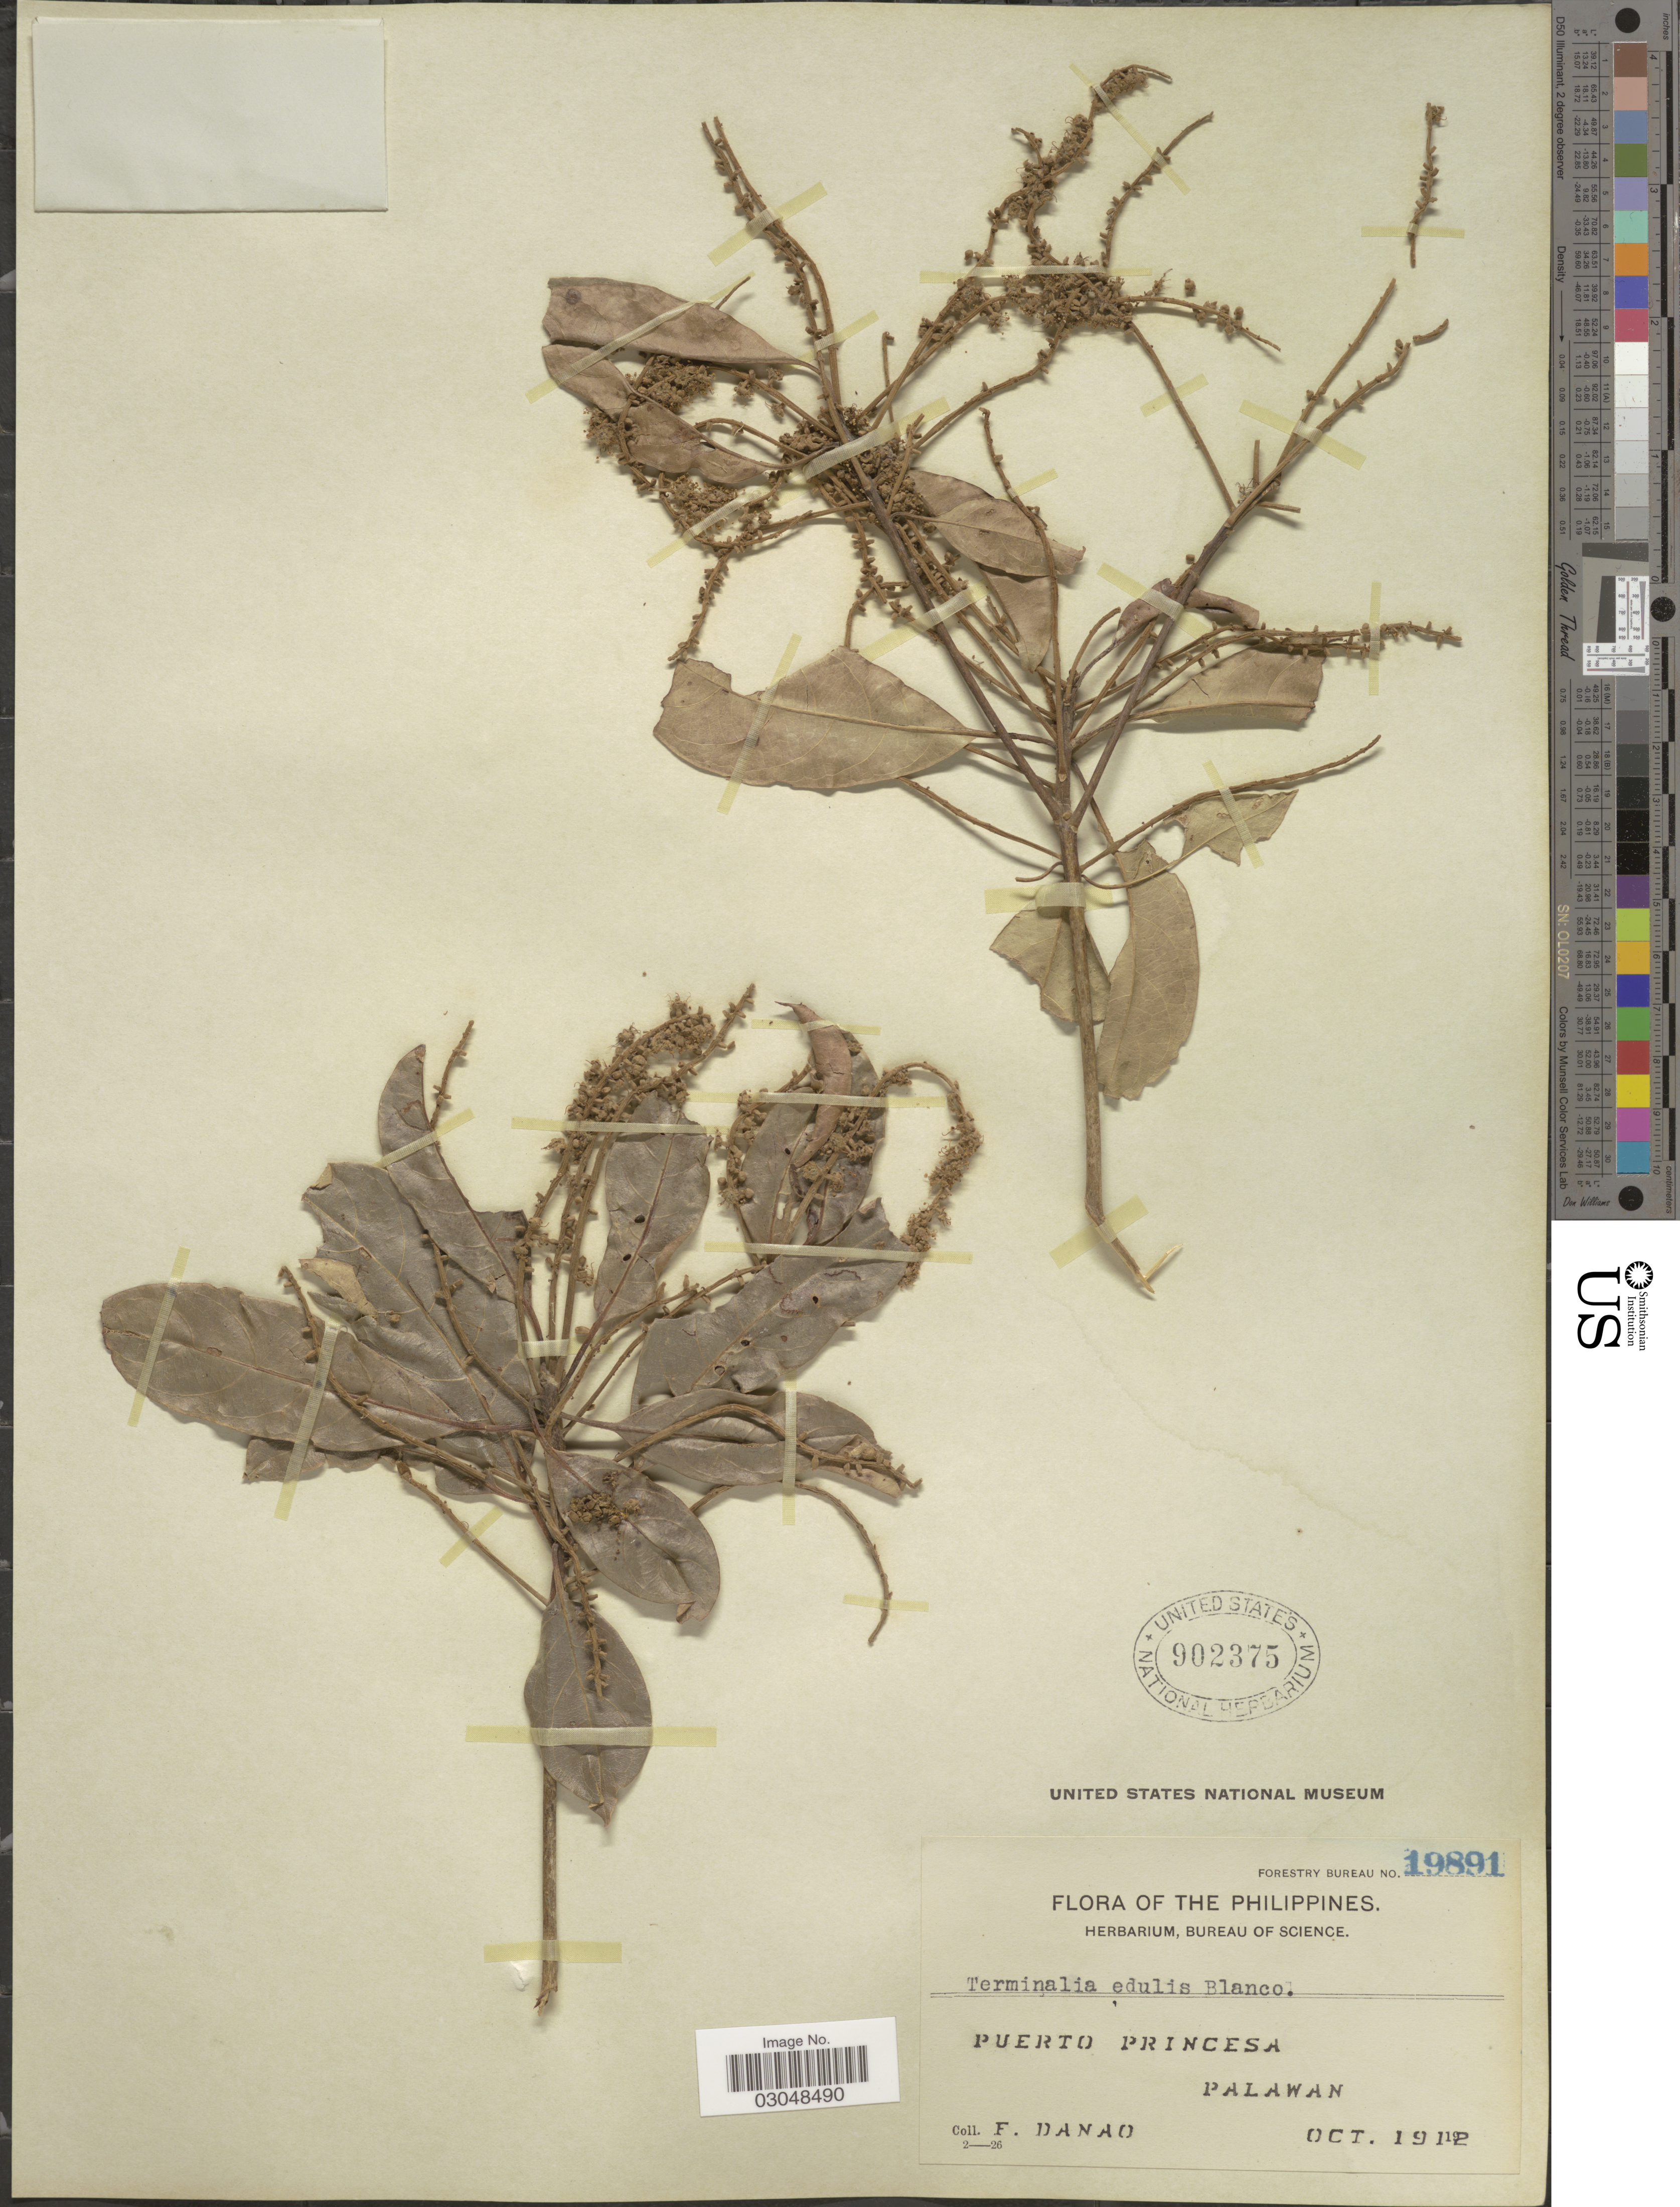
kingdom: Plantae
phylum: Tracheophyta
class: Magnoliopsida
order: Myrtales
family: Combretaceae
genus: Terminalia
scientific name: Terminalia microcarpa subsp. microcarpa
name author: Decne.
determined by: (US) Smithsonian Institution - National Museum of Natural History - Department of Botany (UNITED STATES)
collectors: F. Danao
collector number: Forestry Bureau 19891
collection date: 1912-10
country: Philippines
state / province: Mimaropa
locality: Puerto Princesa, Palawan.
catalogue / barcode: US 902375